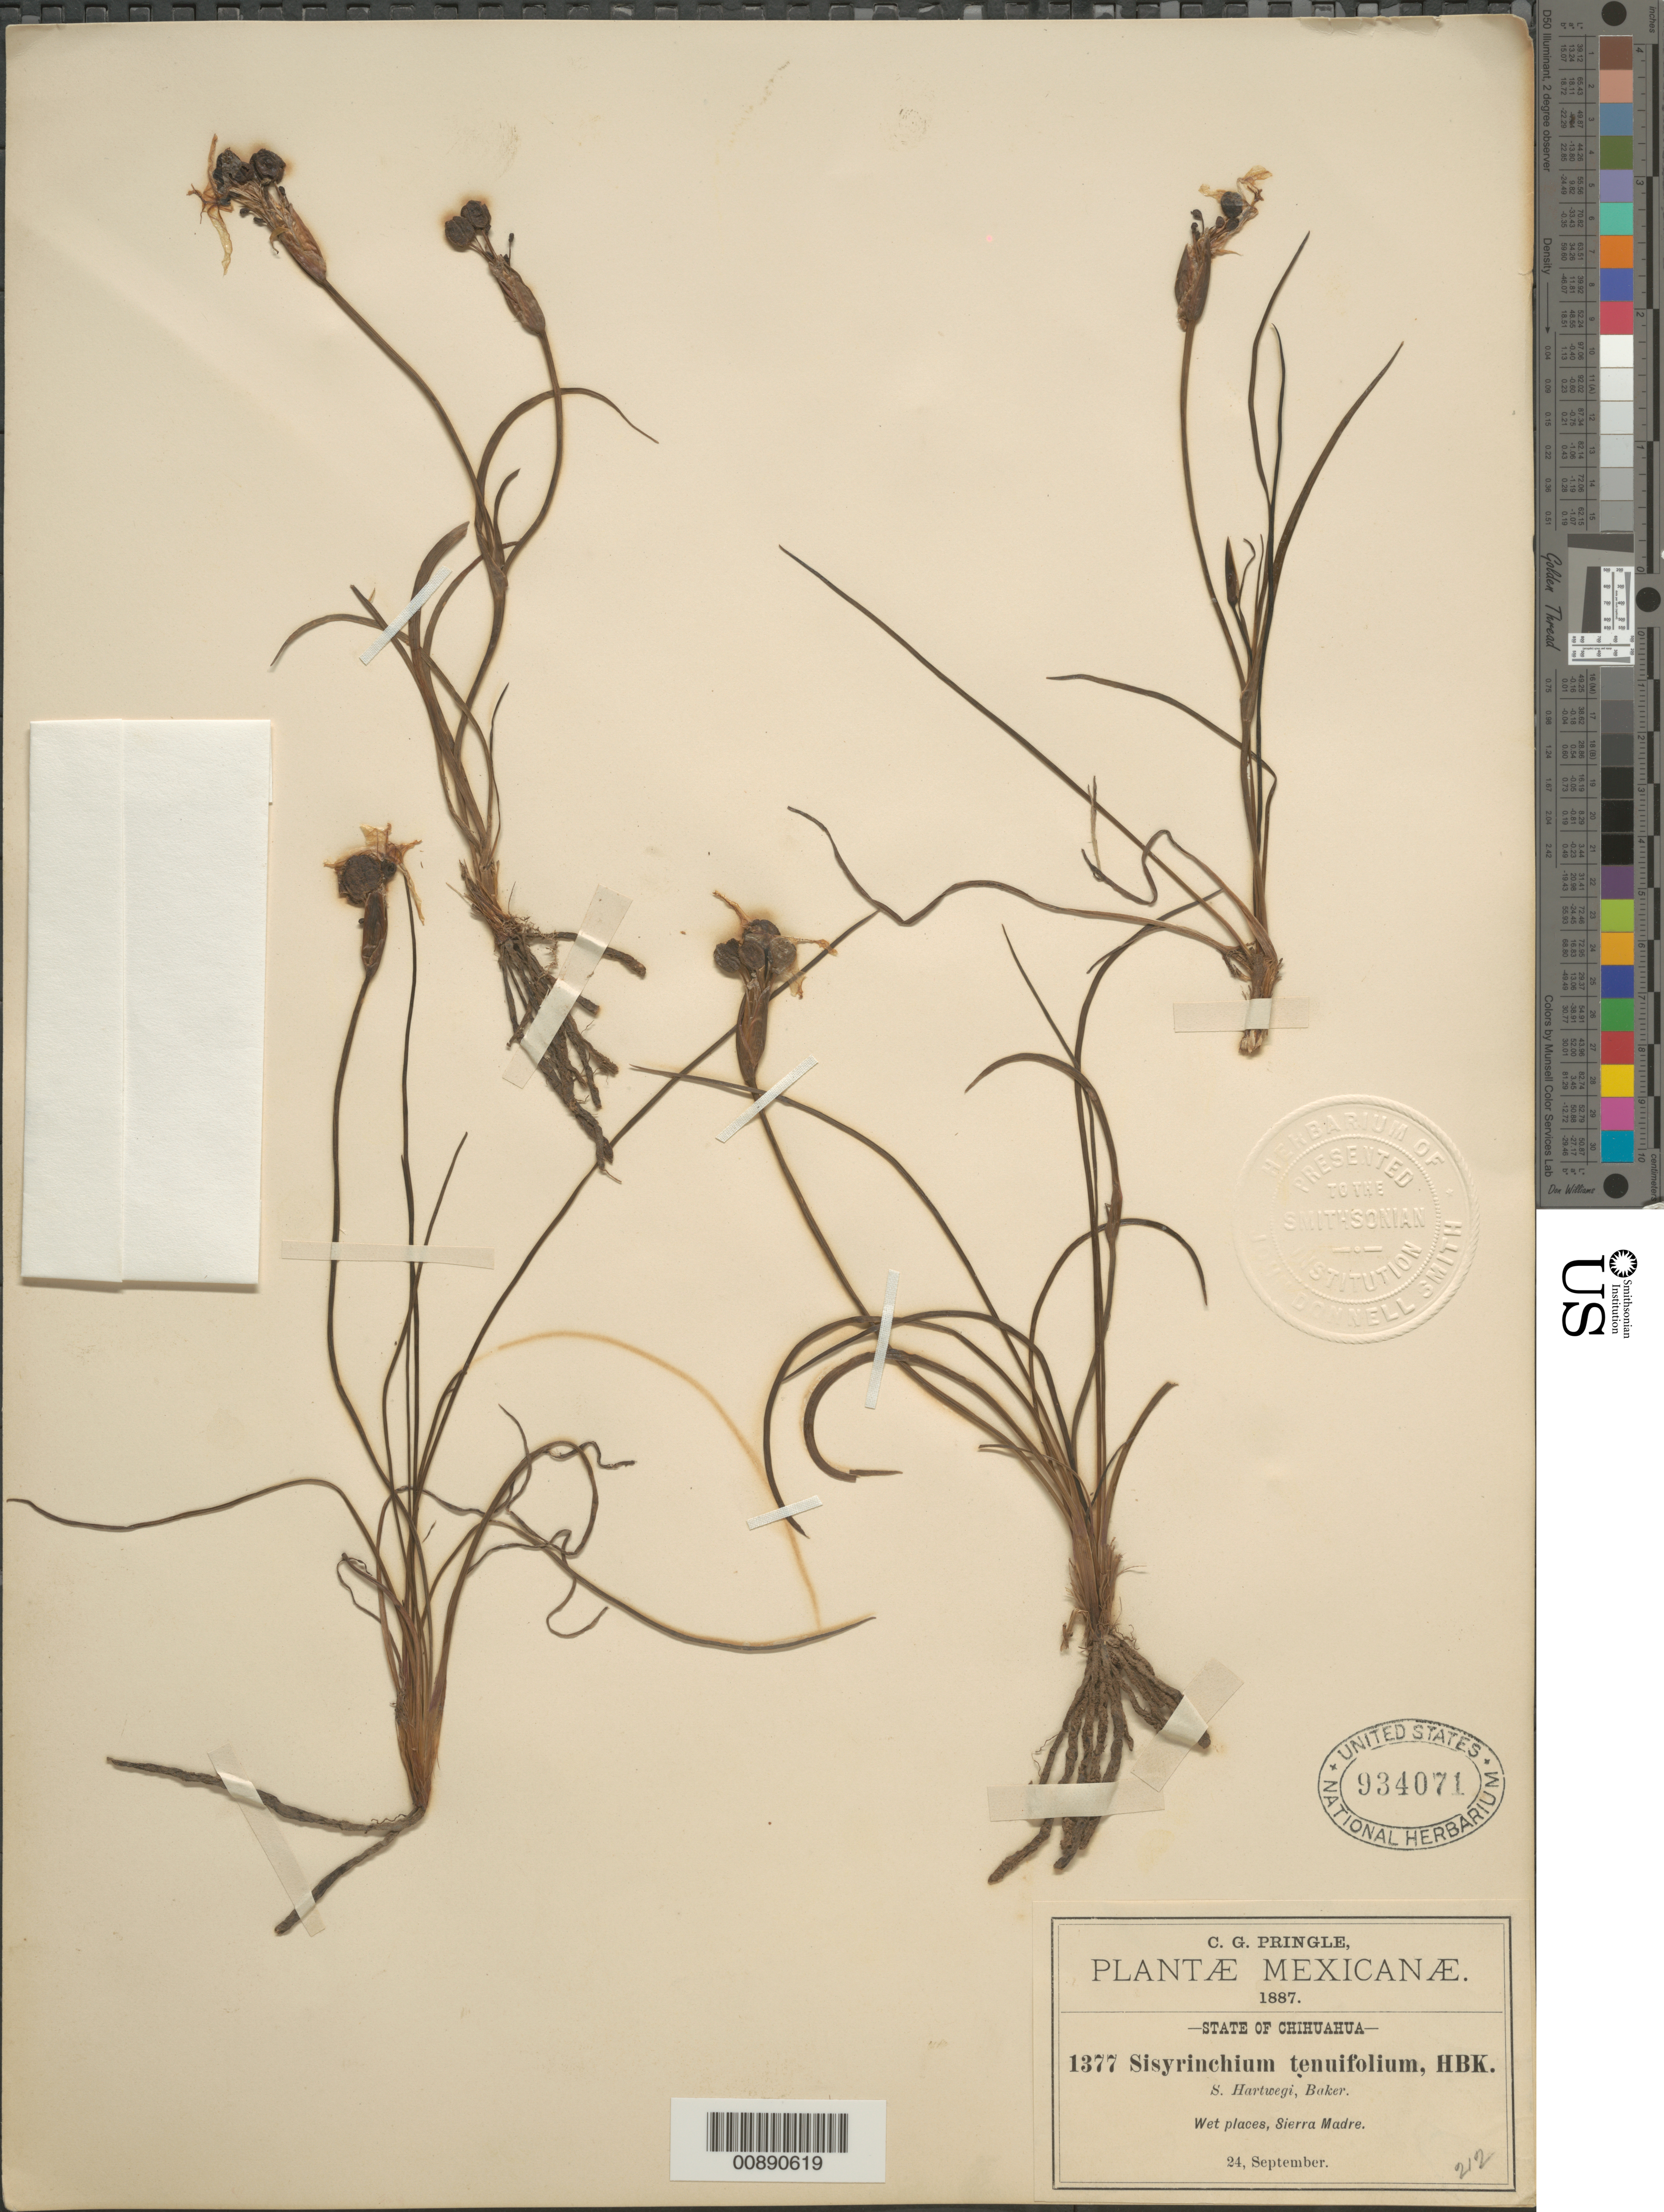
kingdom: Plantae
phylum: Tracheophyta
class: Liliopsida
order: Asparagales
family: Iridaceae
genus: Sisyrinchium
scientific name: Sisyrinchium tenuifolium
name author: Humb. & Bonpl. ex Willd.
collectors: C. G. Pringle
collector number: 1377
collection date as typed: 24 Sep 1887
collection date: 1887-09-24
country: Mexico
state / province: Chihuahua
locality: Sierra Madre, Chihuahua.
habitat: Wet places.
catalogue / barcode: US 934071